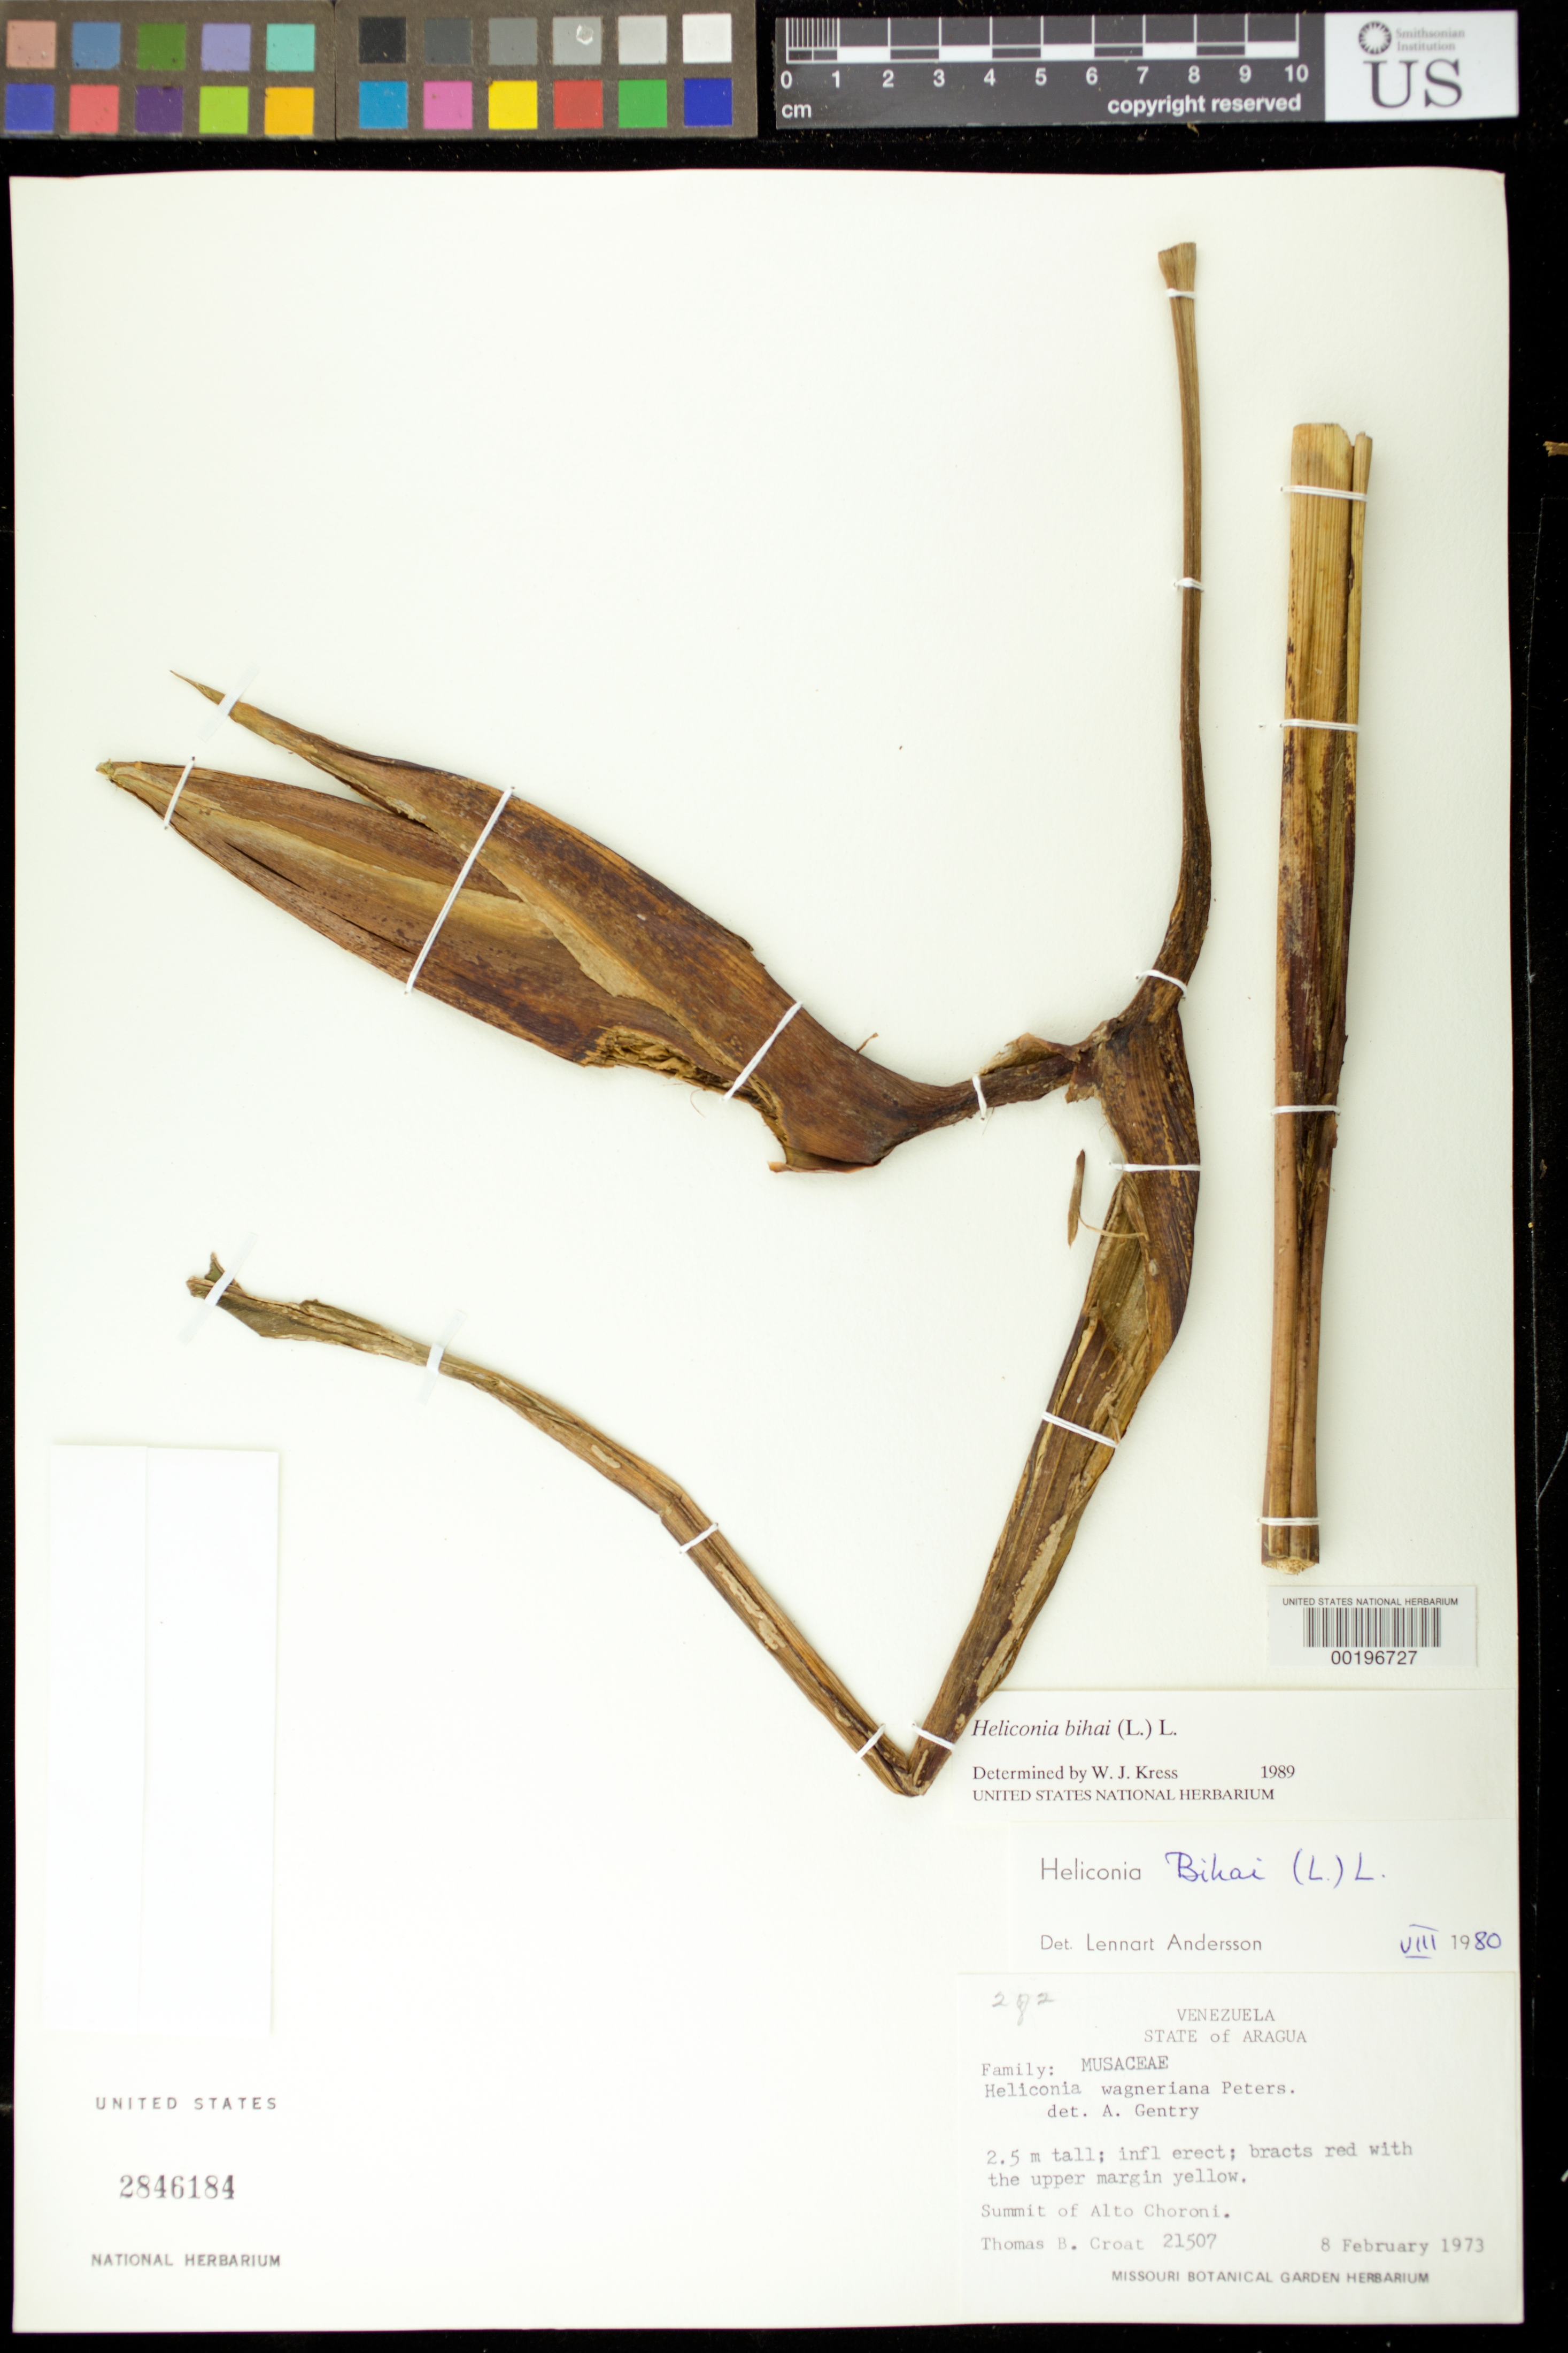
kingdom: Plantae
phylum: Tracheophyta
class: Liliopsida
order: Zingiberales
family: Heliconiaceae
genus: Heliconia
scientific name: Heliconia bihai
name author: (L.) L.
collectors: T. B. Croat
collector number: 21507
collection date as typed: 08 Feb 1973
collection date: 1973-02-08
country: Venezuela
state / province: Aragua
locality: Summit of alto choroni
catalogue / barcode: US 2846184